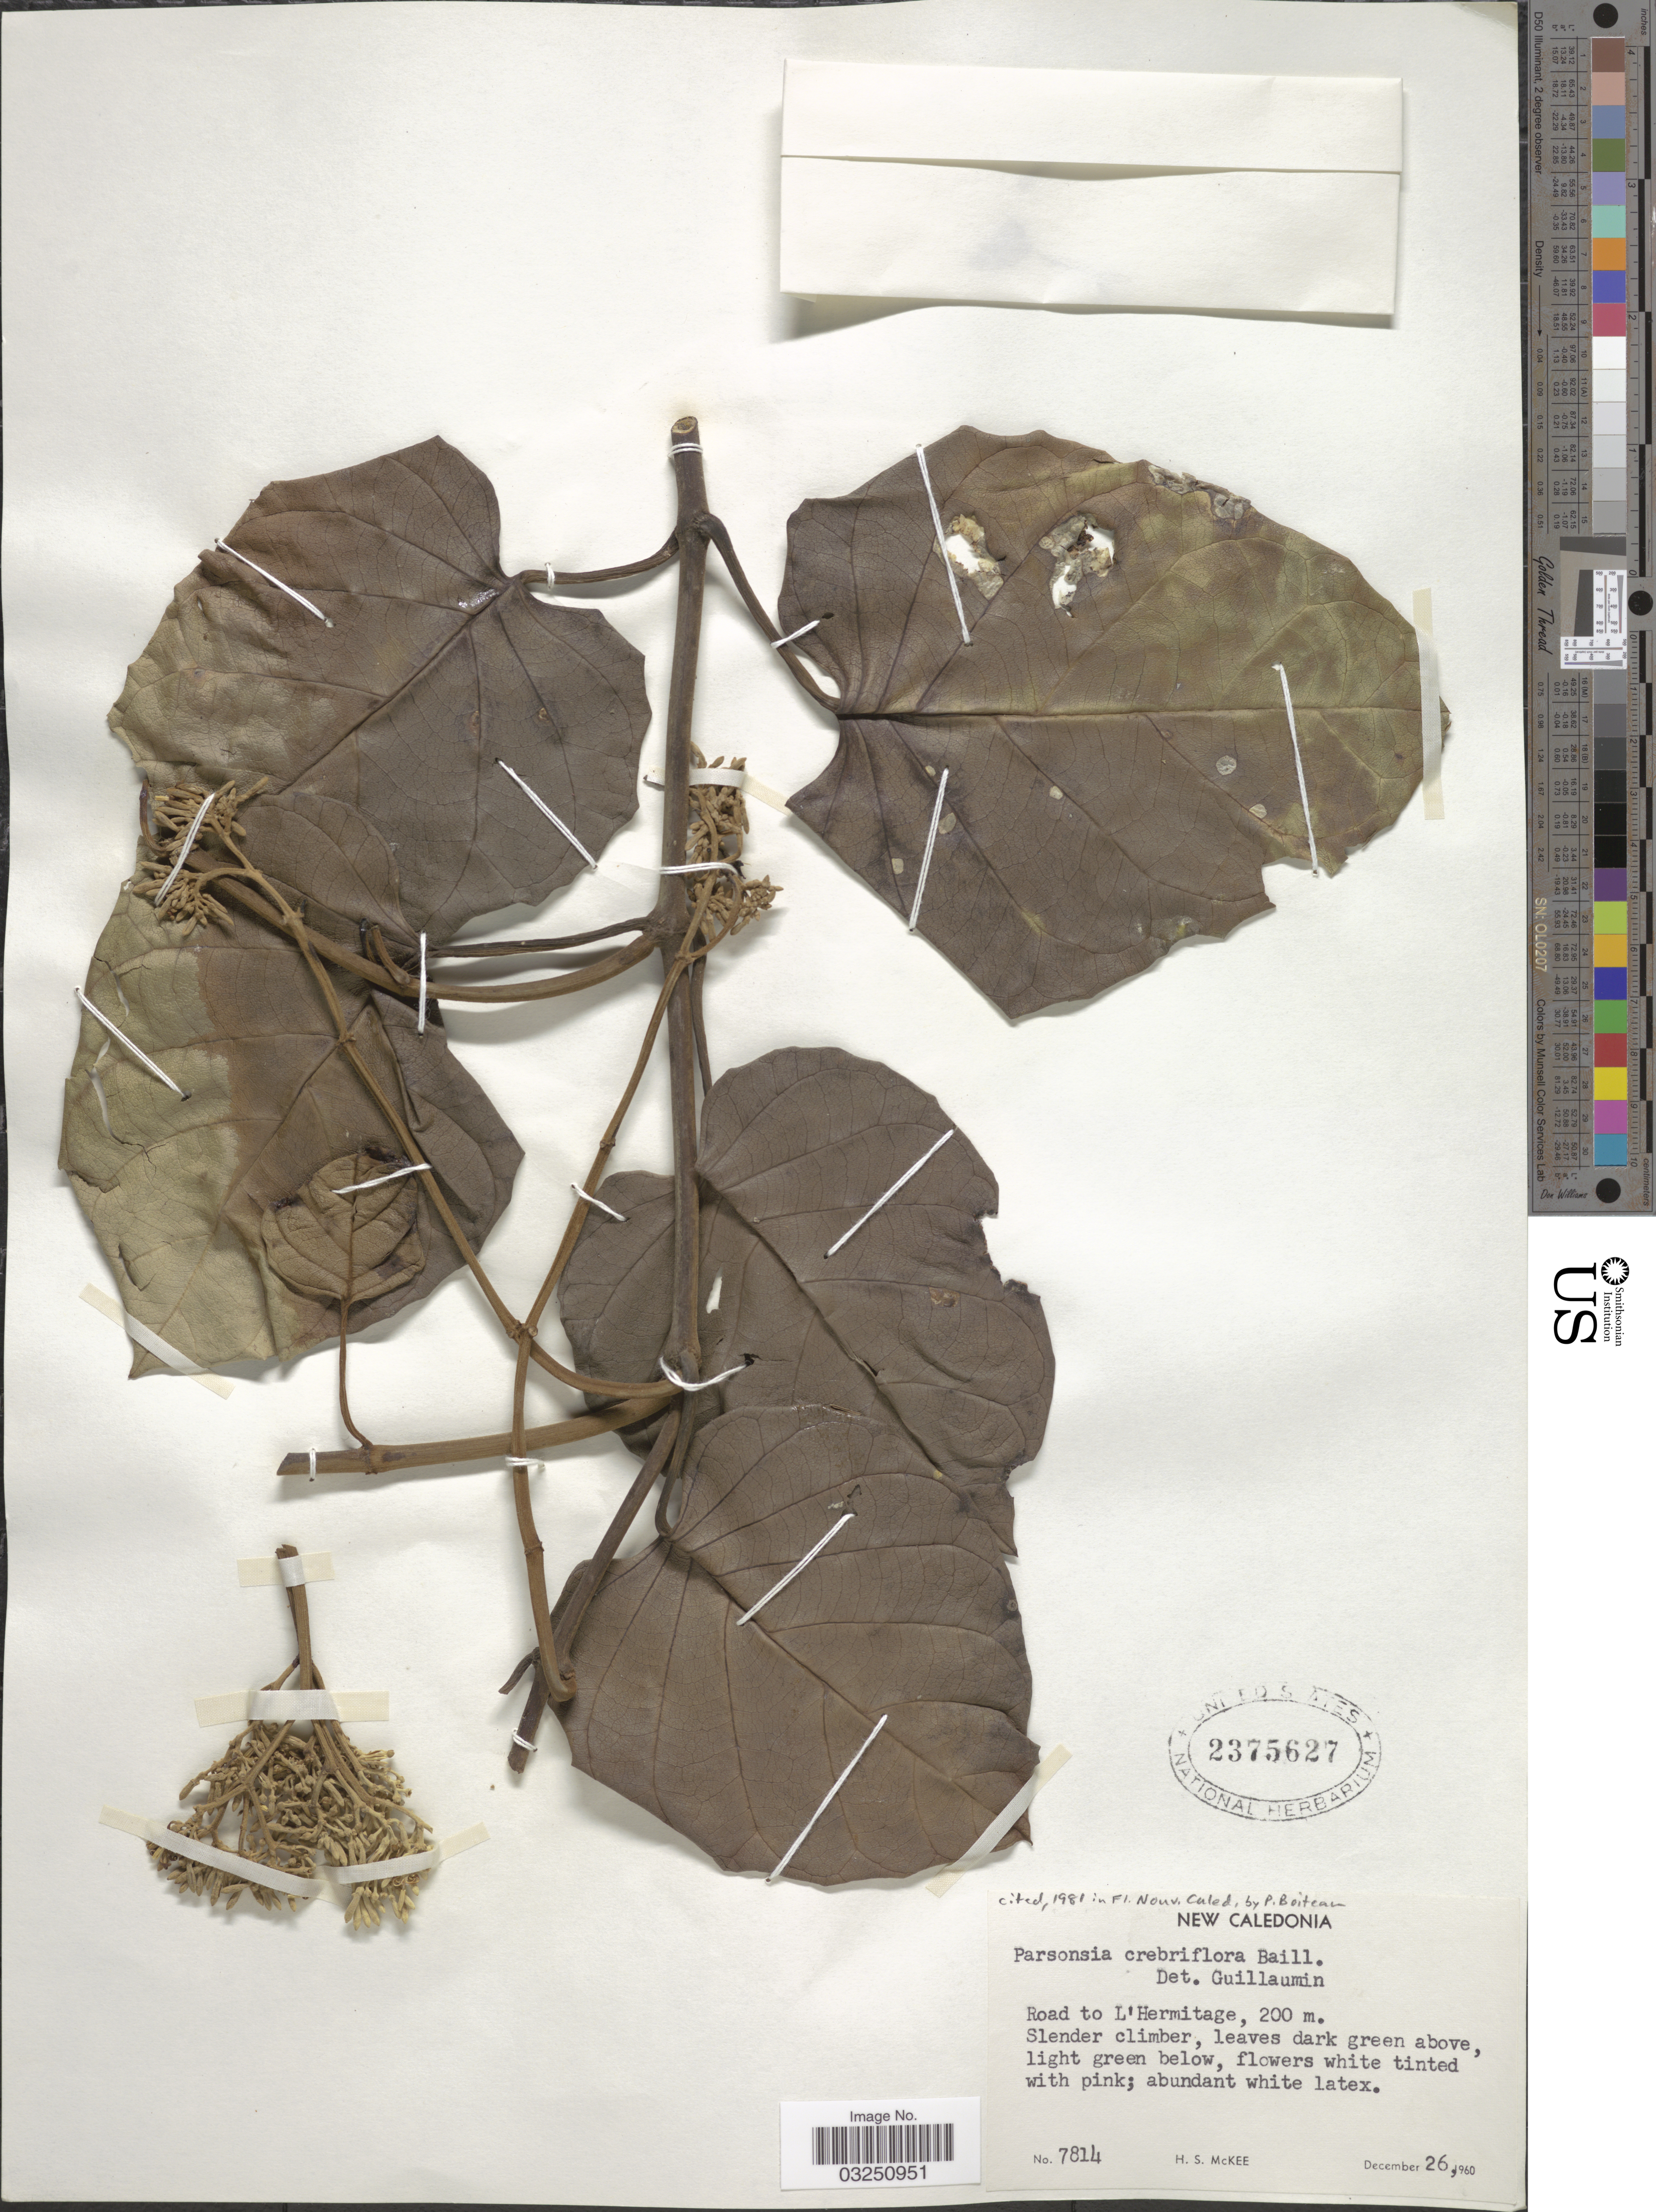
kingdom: Plantae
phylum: Tracheophyta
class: Magnoliopsida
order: Myrtales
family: Lythraceae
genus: Parsonsia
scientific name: Parsonsia crebriflora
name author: Baill.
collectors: H. S. McKee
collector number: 7814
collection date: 1960-12-26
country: New Caledonia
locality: Road to L'Hermitage.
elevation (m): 200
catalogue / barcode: US 2375627